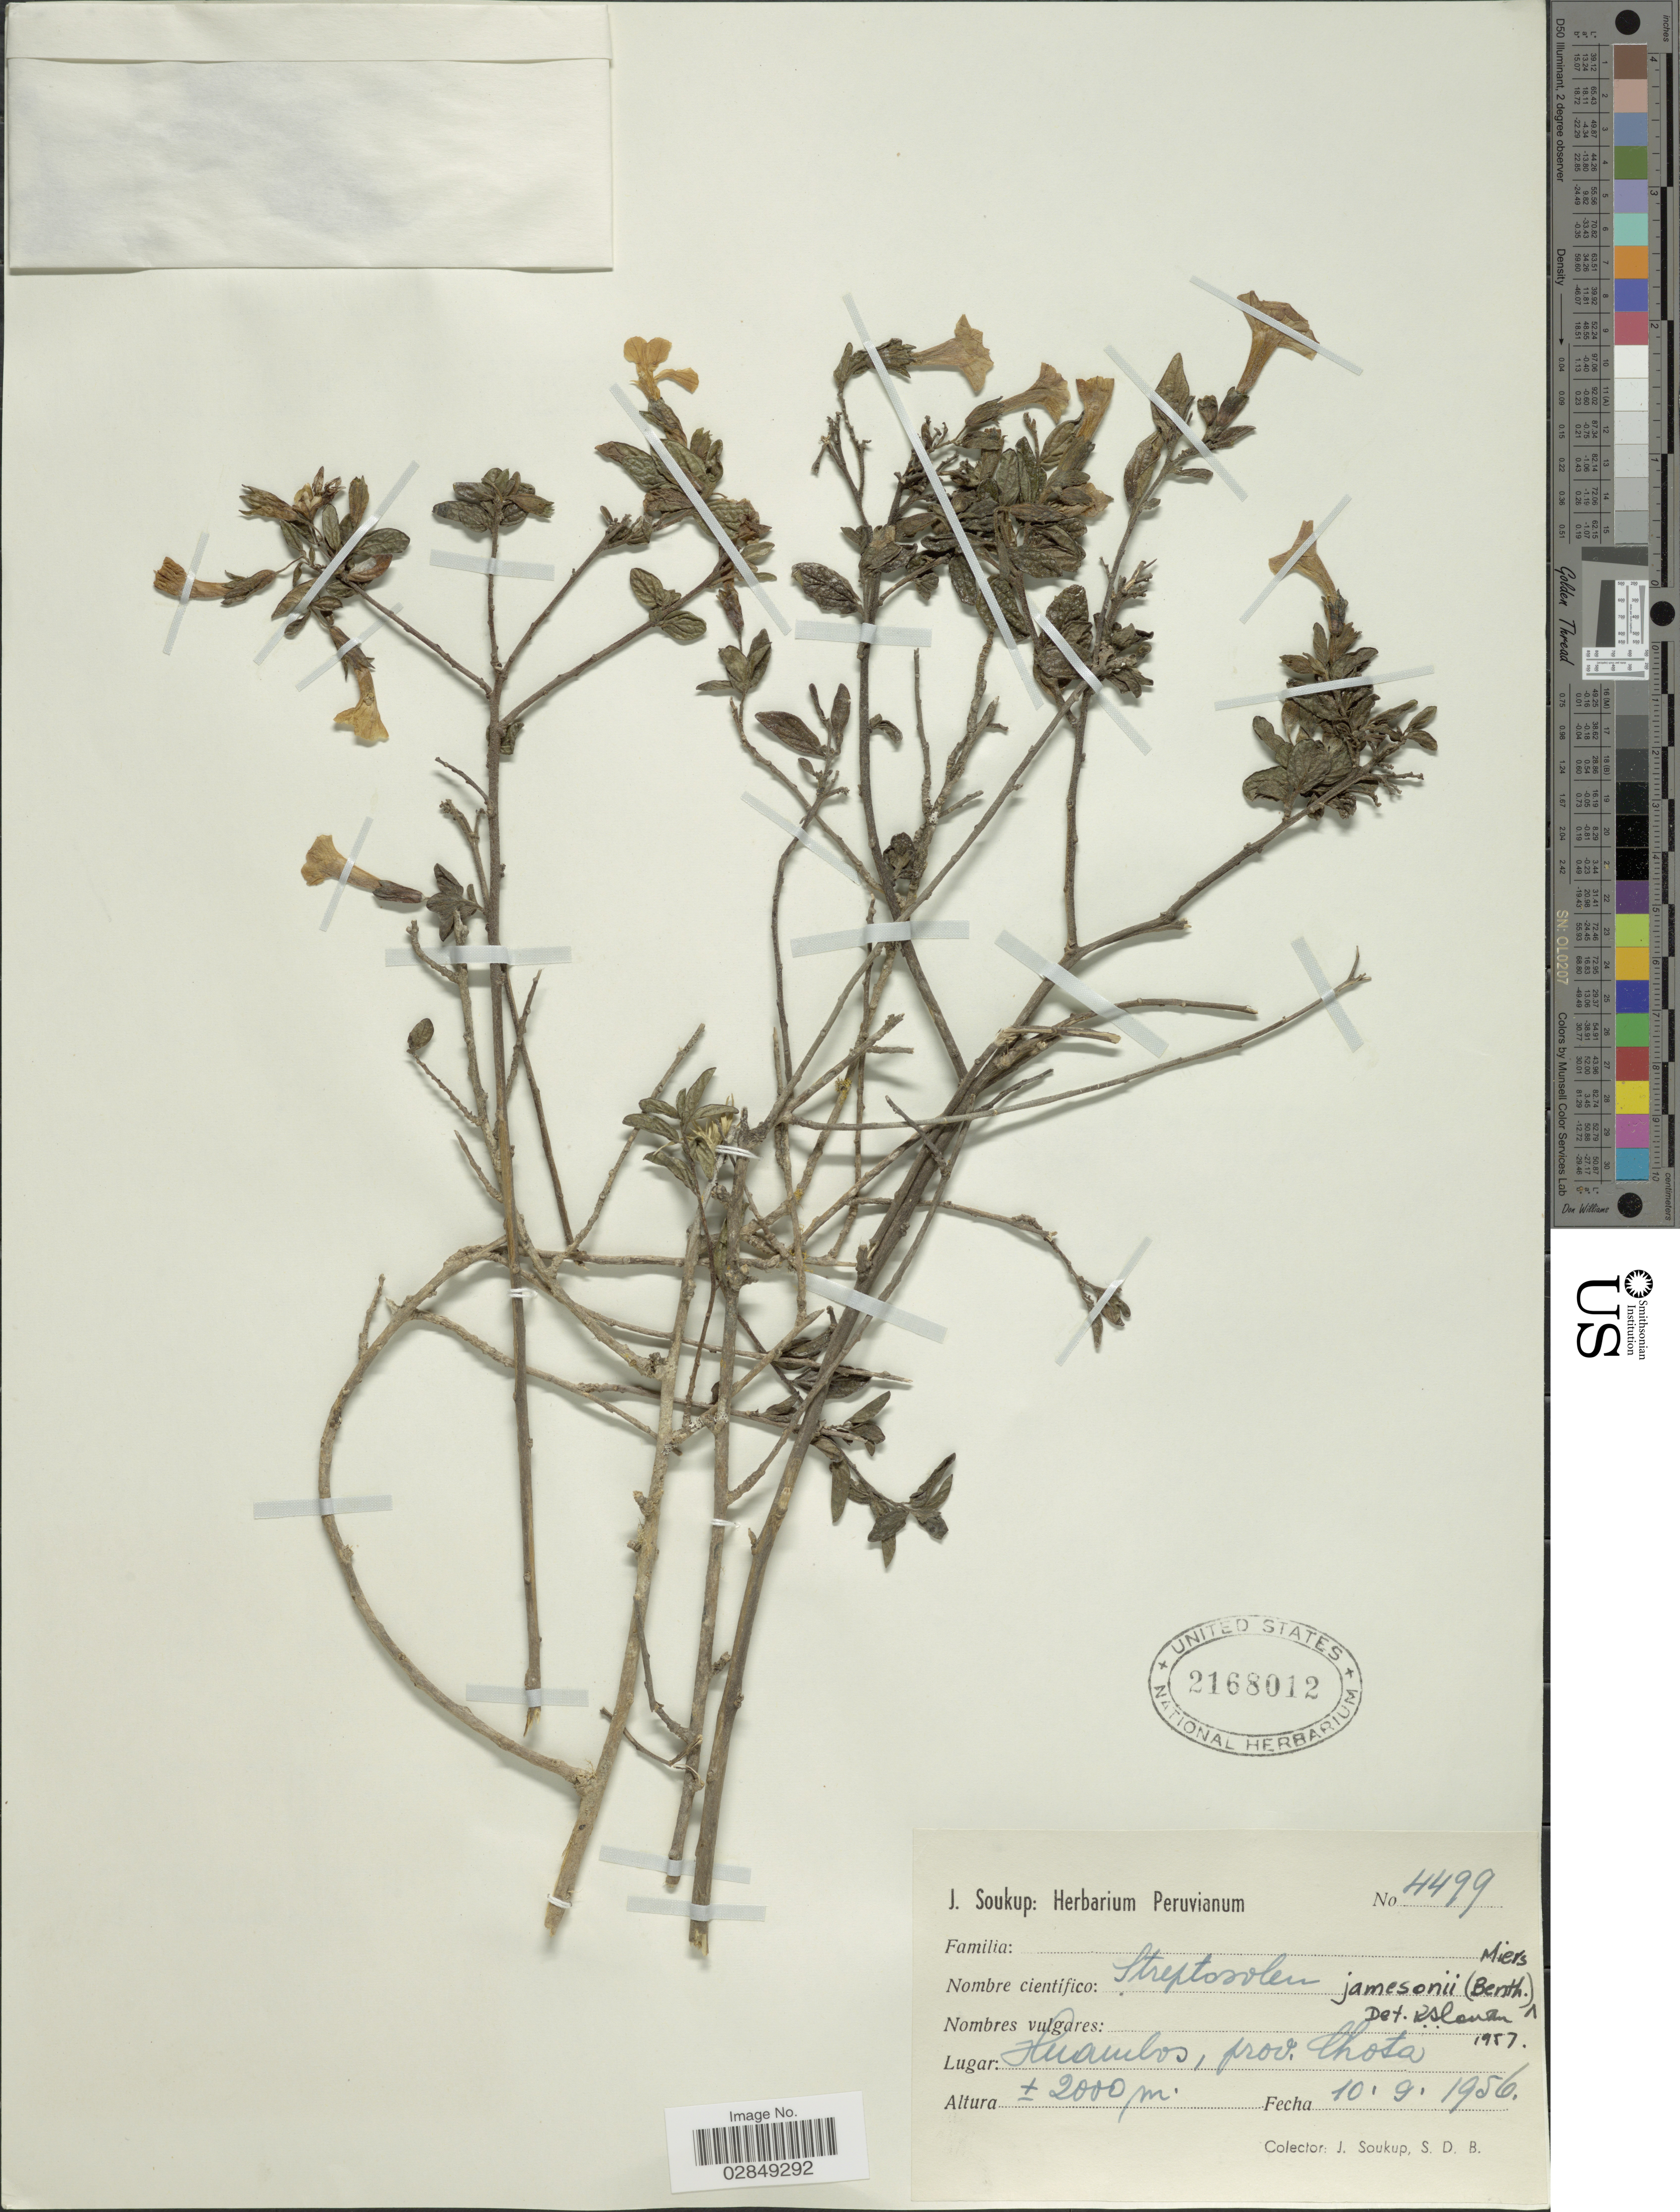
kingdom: Plantae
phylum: Tracheophyta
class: Magnoliopsida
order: Solanales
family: Solanaceae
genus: Streptosolen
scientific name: Streptosolen jamesonii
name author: (Benth.) Miers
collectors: J. Soukup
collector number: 4499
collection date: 1956-09-10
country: Peru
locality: Huambos, prov. Chota.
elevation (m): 2000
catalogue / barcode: US 2168012